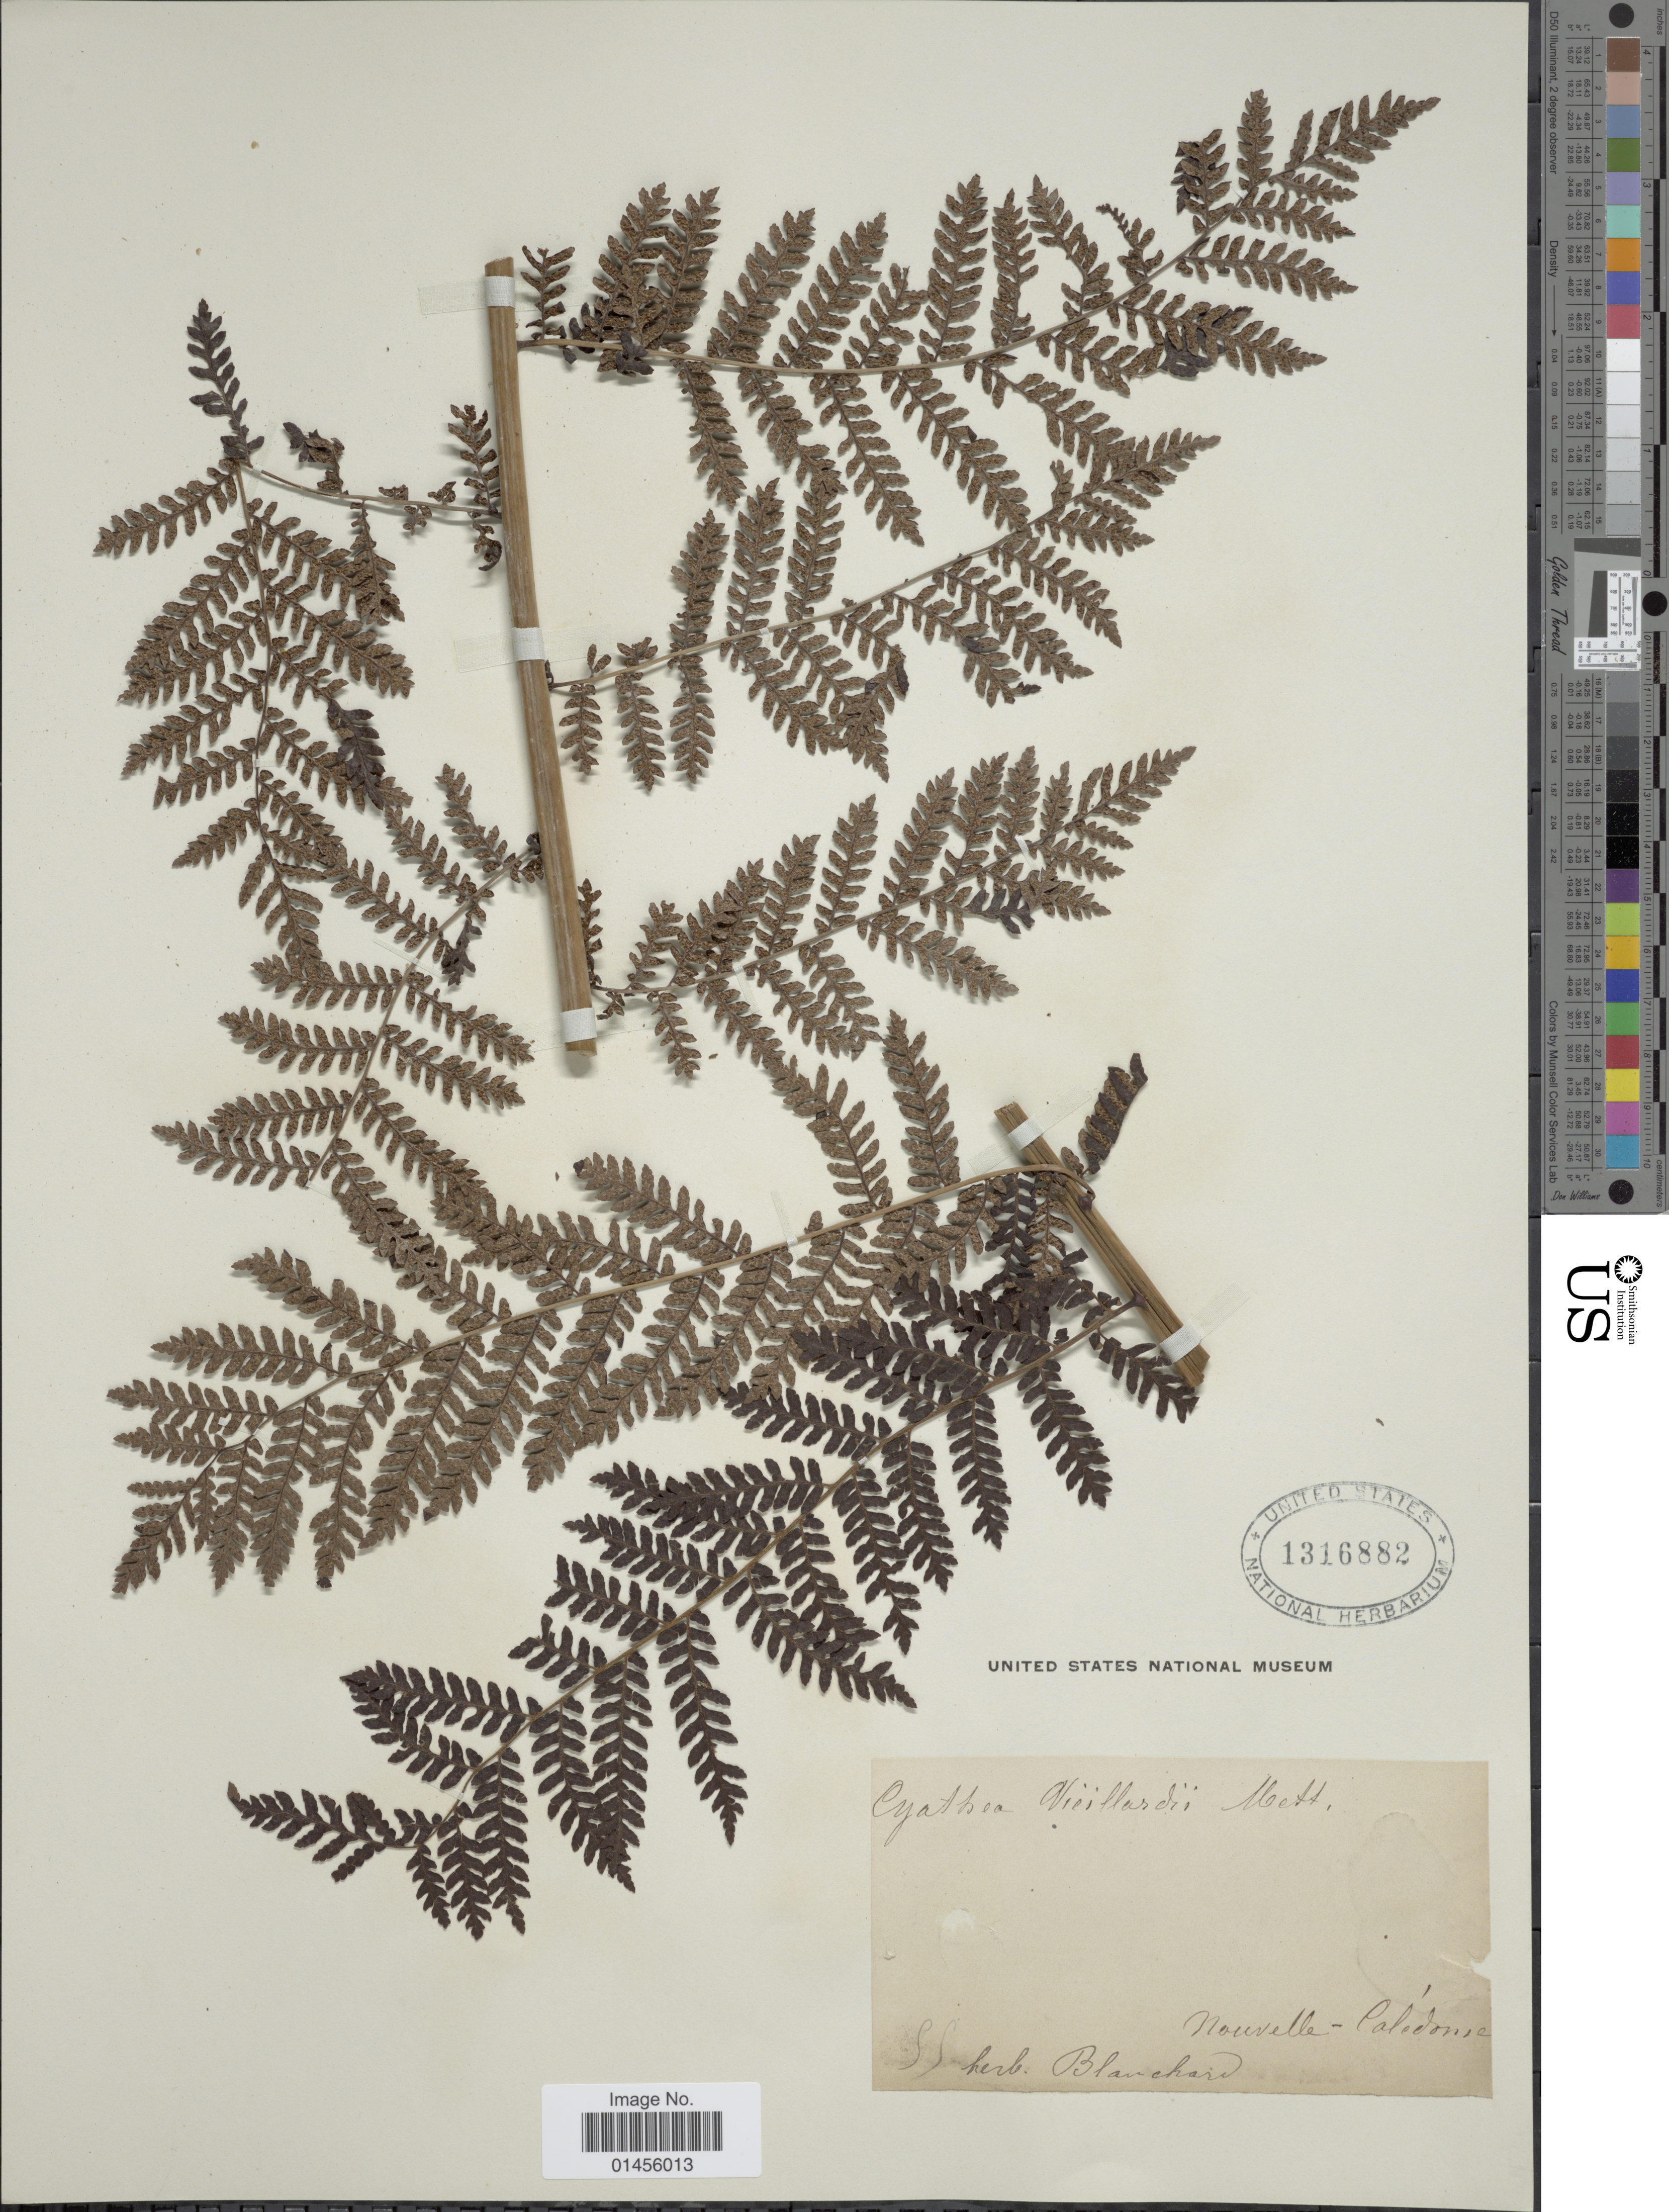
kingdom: Plantae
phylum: Tracheophyta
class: Polypodiopsida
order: Cyatheales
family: Cyatheaceae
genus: Alsophila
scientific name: Alsophila vieilliardii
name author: (Mett.) R.M. Tryon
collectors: Blanchard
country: New Caledonia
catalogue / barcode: US 1316882